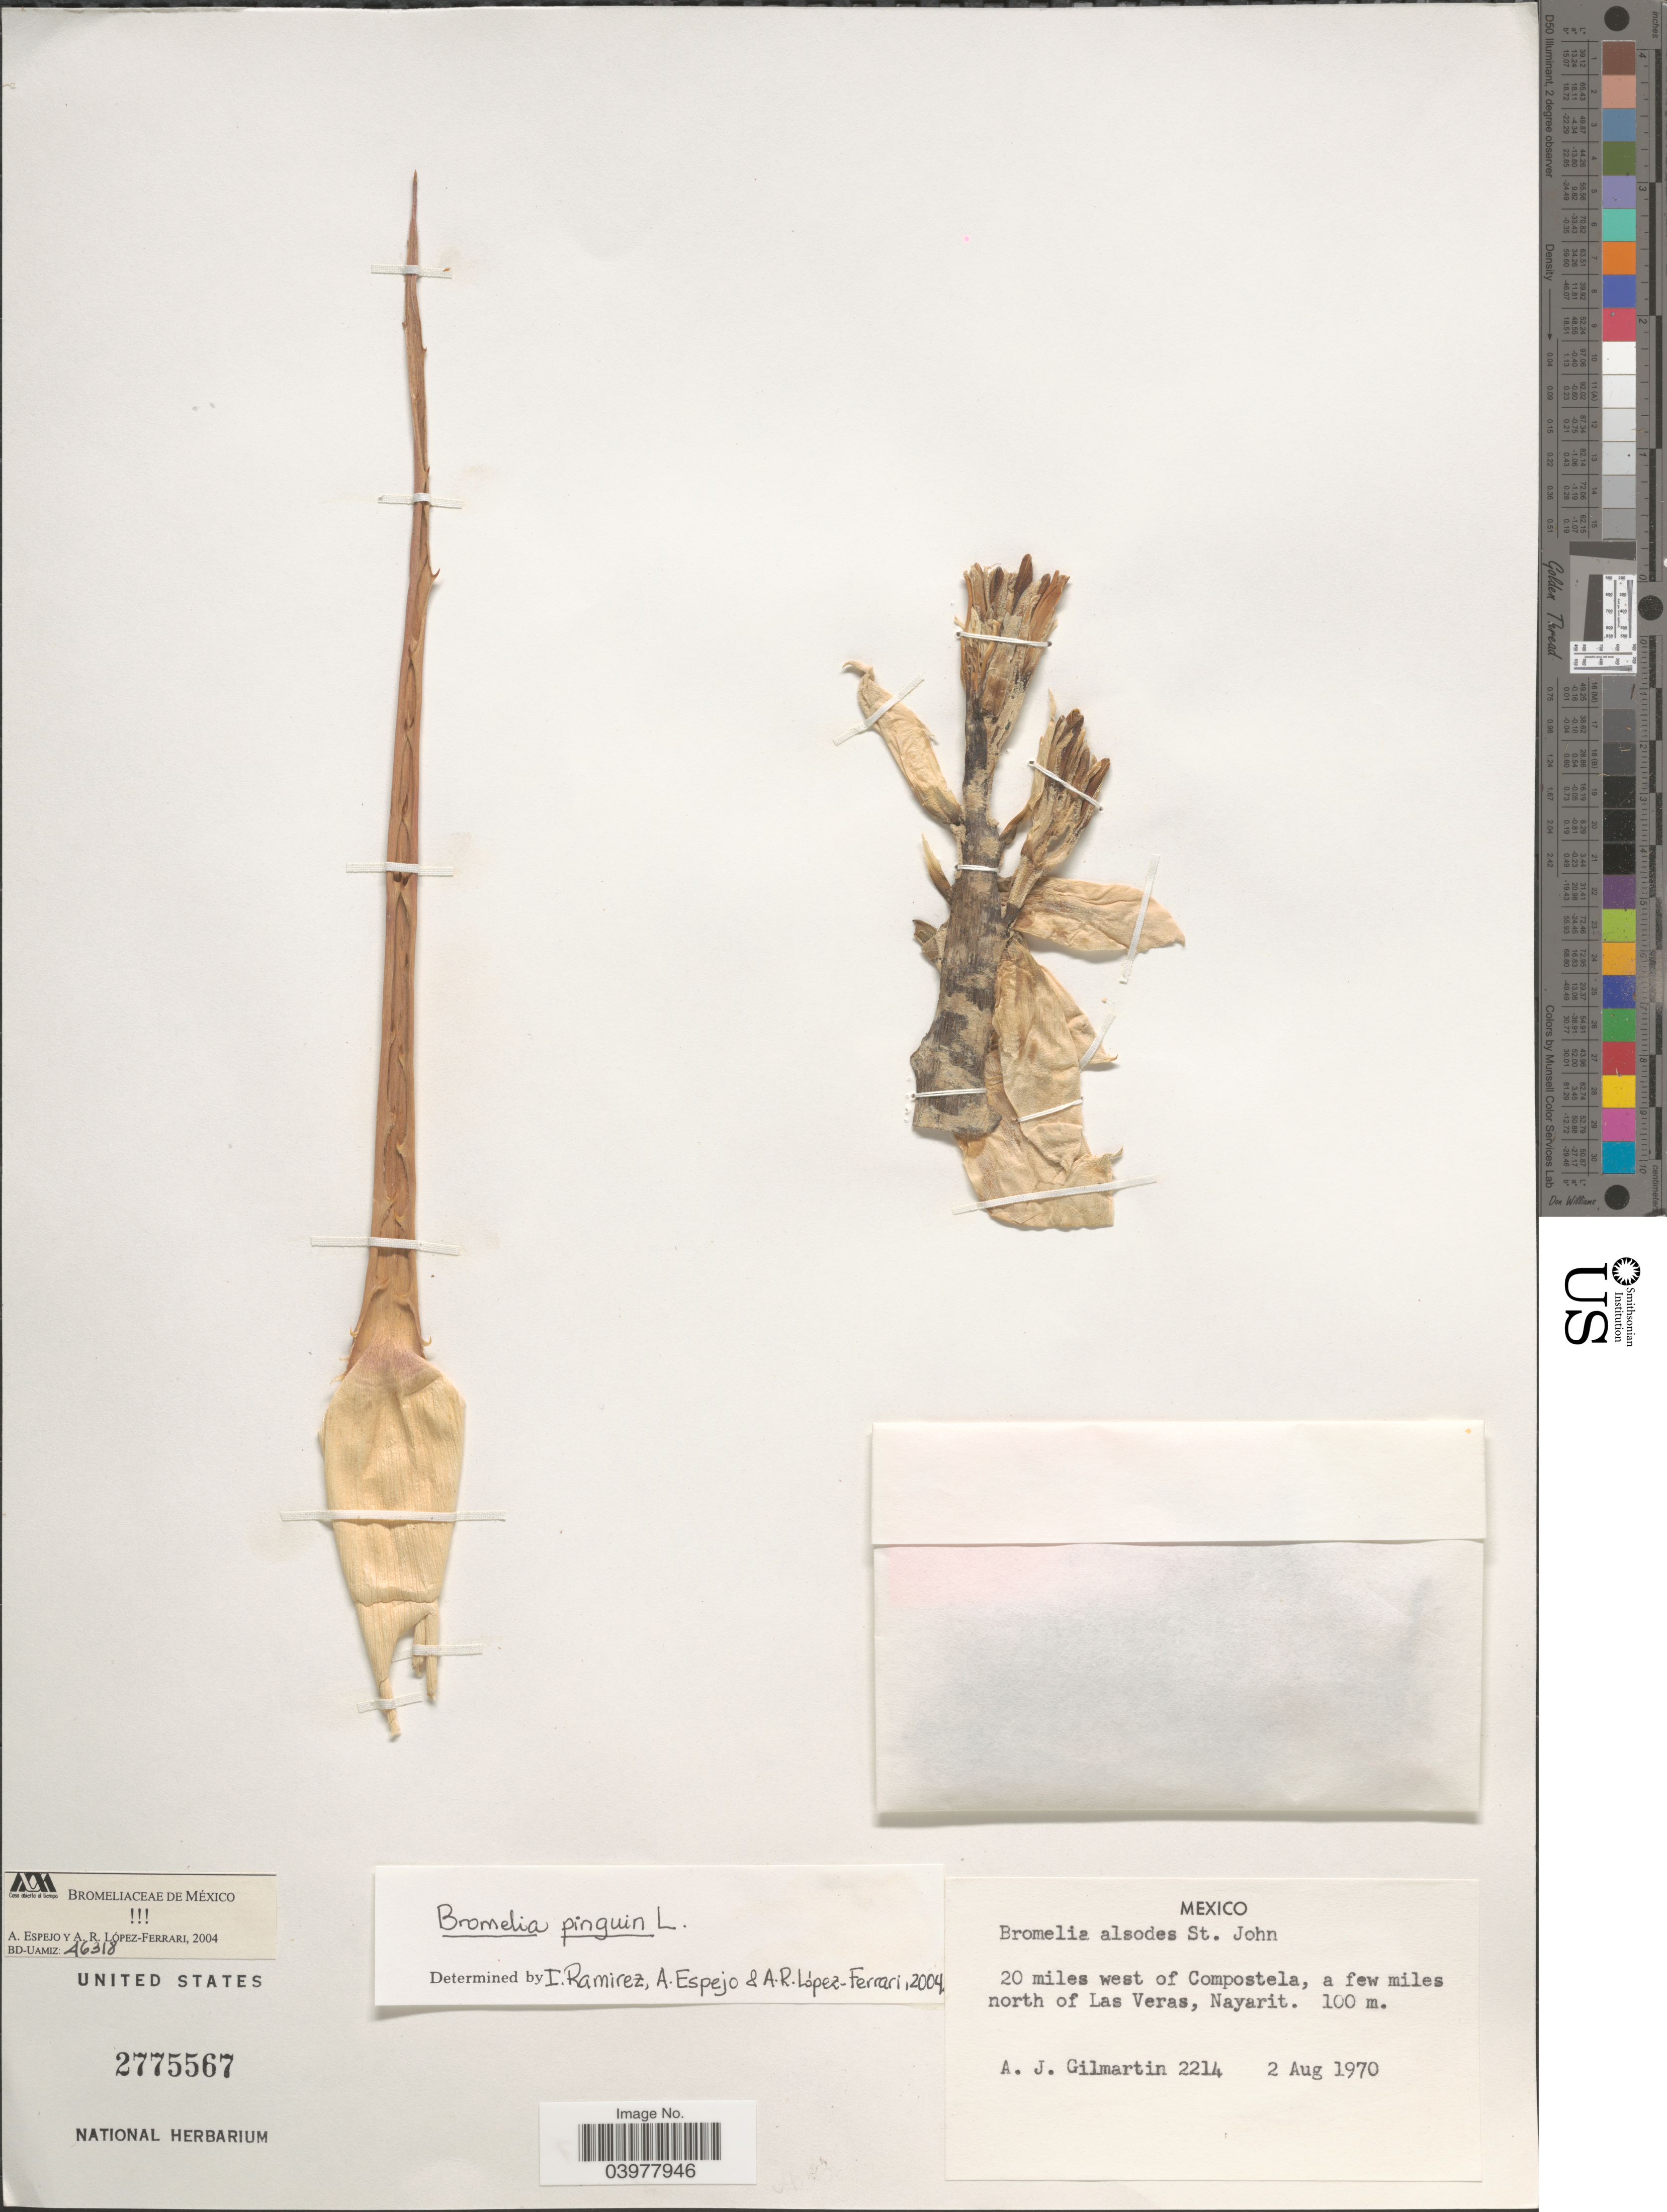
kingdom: Plantae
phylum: Tracheophyta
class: Liliopsida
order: Poales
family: Bromeliaceae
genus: Bromelia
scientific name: Bromelia pinguin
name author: L.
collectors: A. J. Gilmartin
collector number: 2214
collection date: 1970-08-02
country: Mexico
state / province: Nayarit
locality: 20 miles west of Compostela, a few miles north of Las Veras.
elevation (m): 100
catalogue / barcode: US 2775567